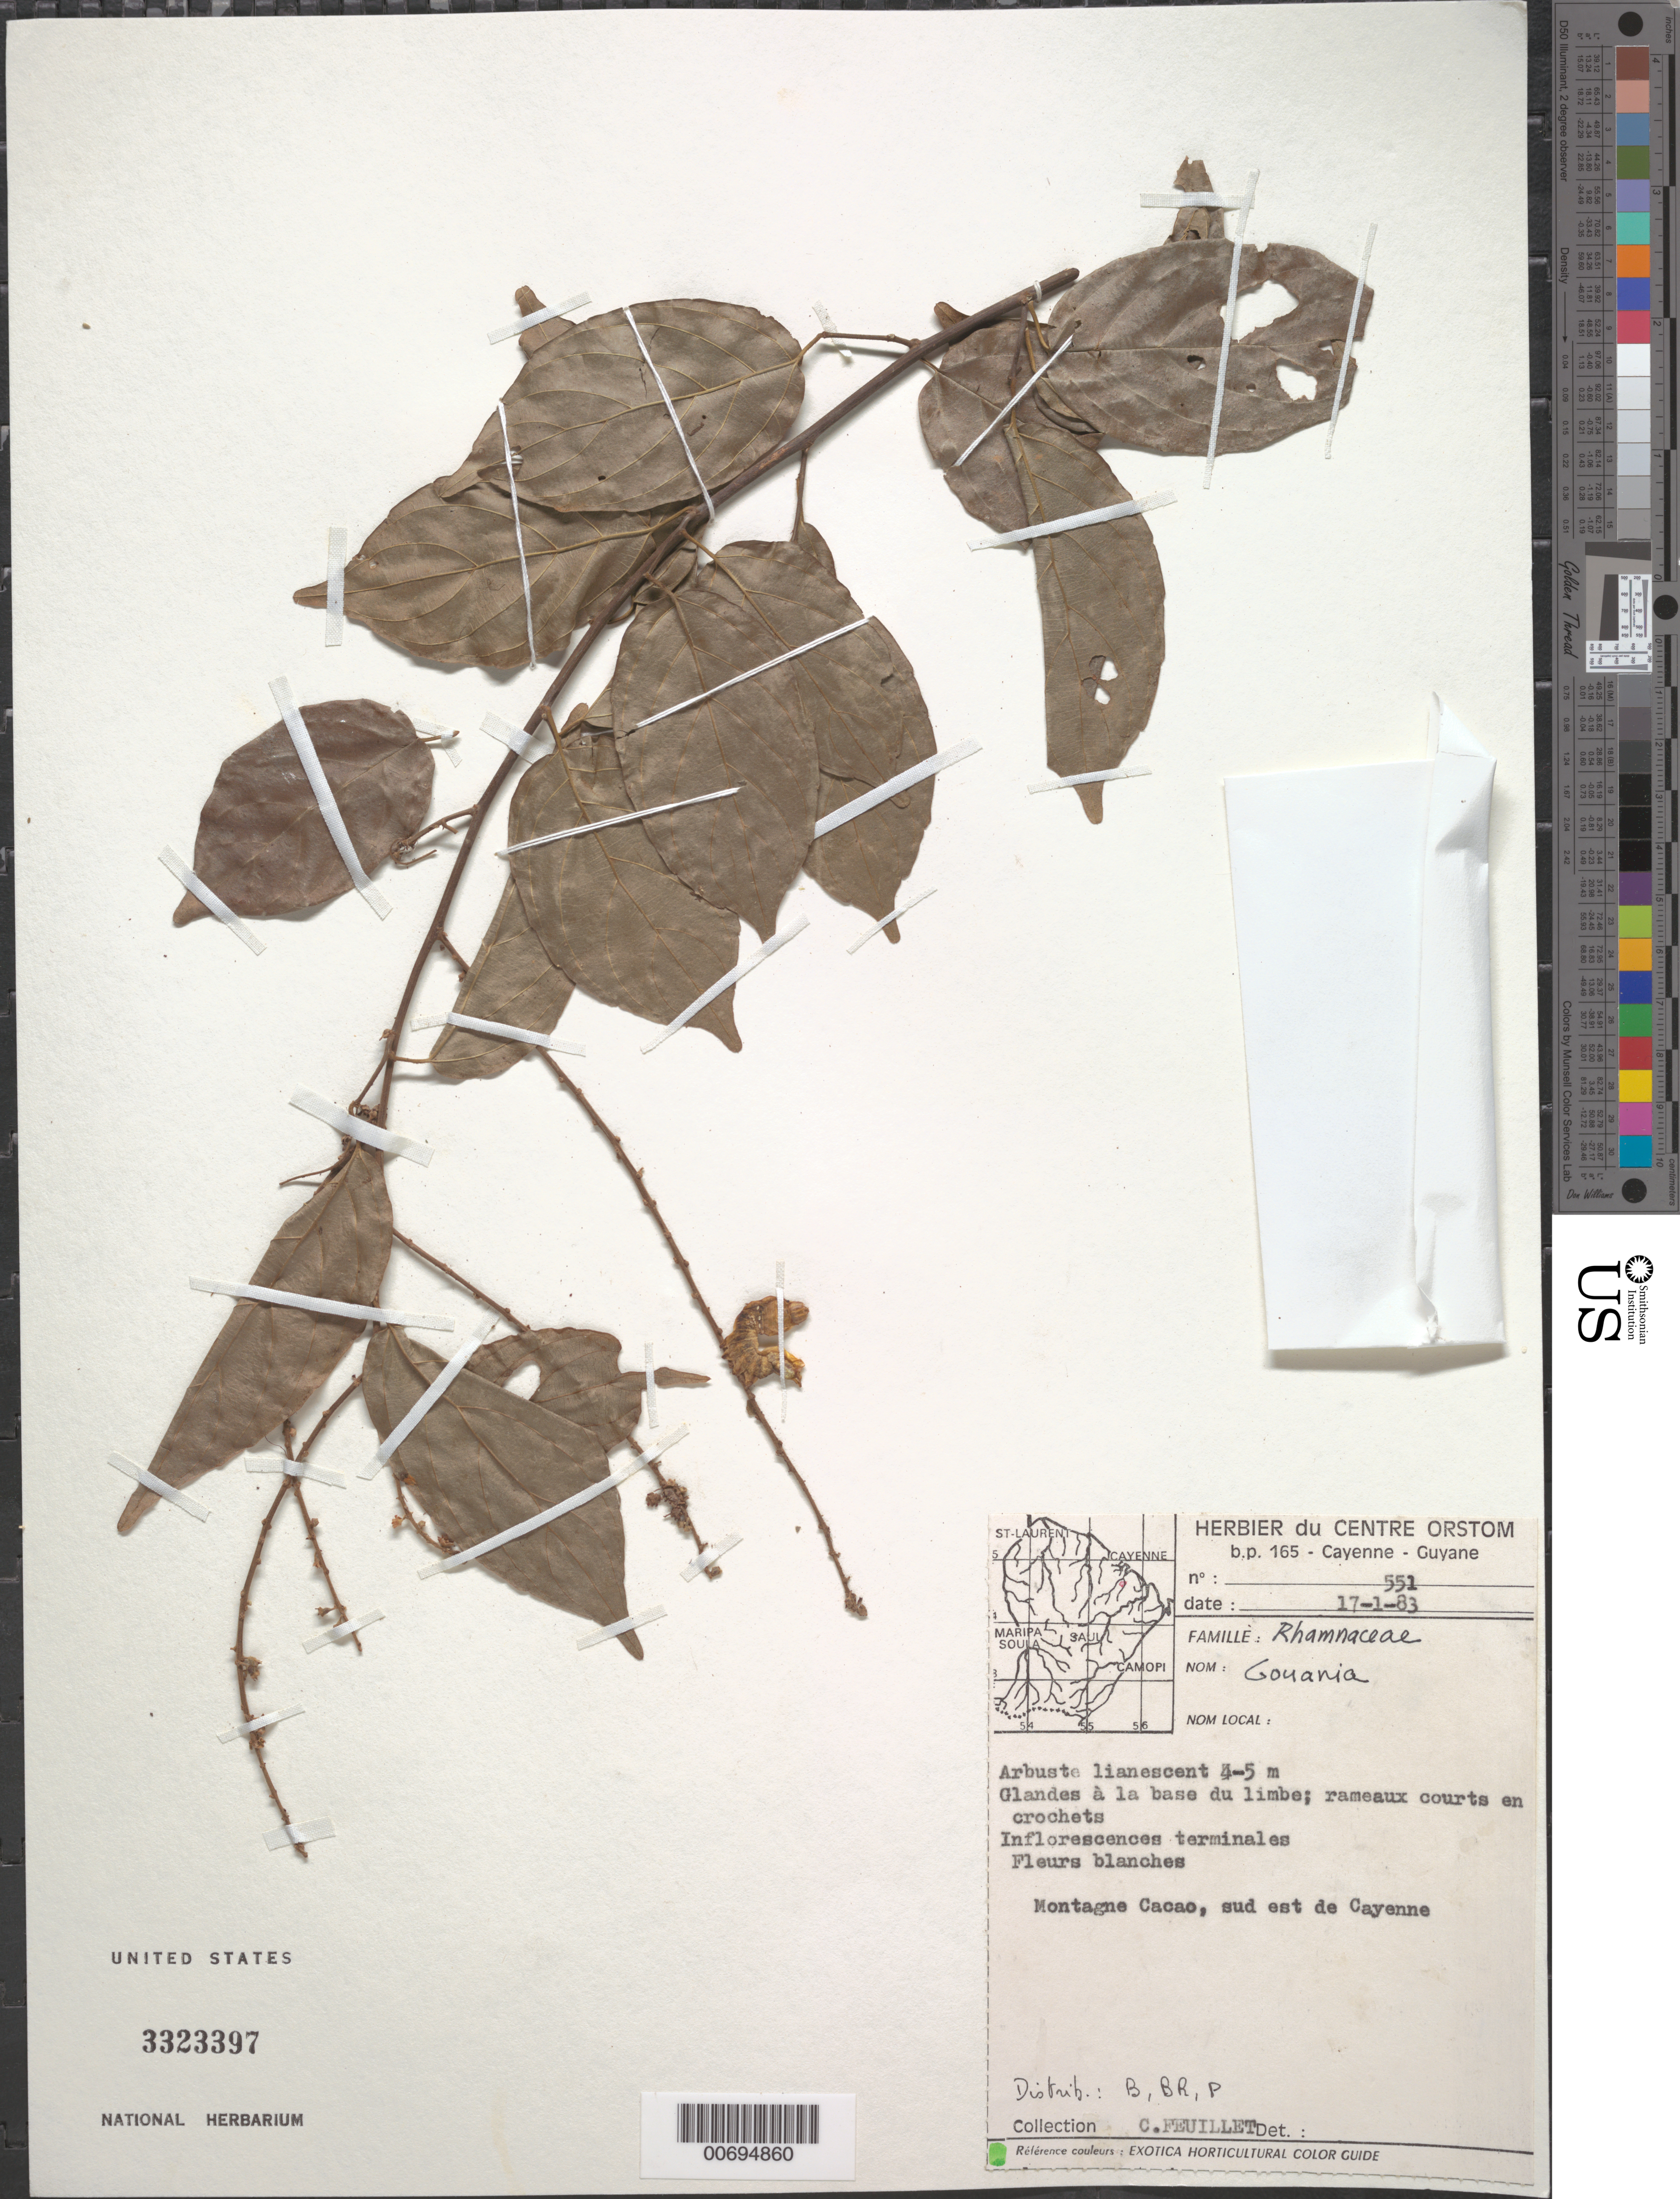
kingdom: Plantae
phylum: Tracheophyta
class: Magnoliopsida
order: Rosales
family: Rhamnaceae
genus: Gouania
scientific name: Gouania sp.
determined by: Acevedo-Rodríguez, P., (BOT), Smithsonian Institution - National Museum of Natural History (UNITED STATES)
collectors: C. Feuillet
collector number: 551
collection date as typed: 17-Jan-83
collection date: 1983-01-17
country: French Guiana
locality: Montagne Cacao, SE de Cayenne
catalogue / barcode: US 3323397